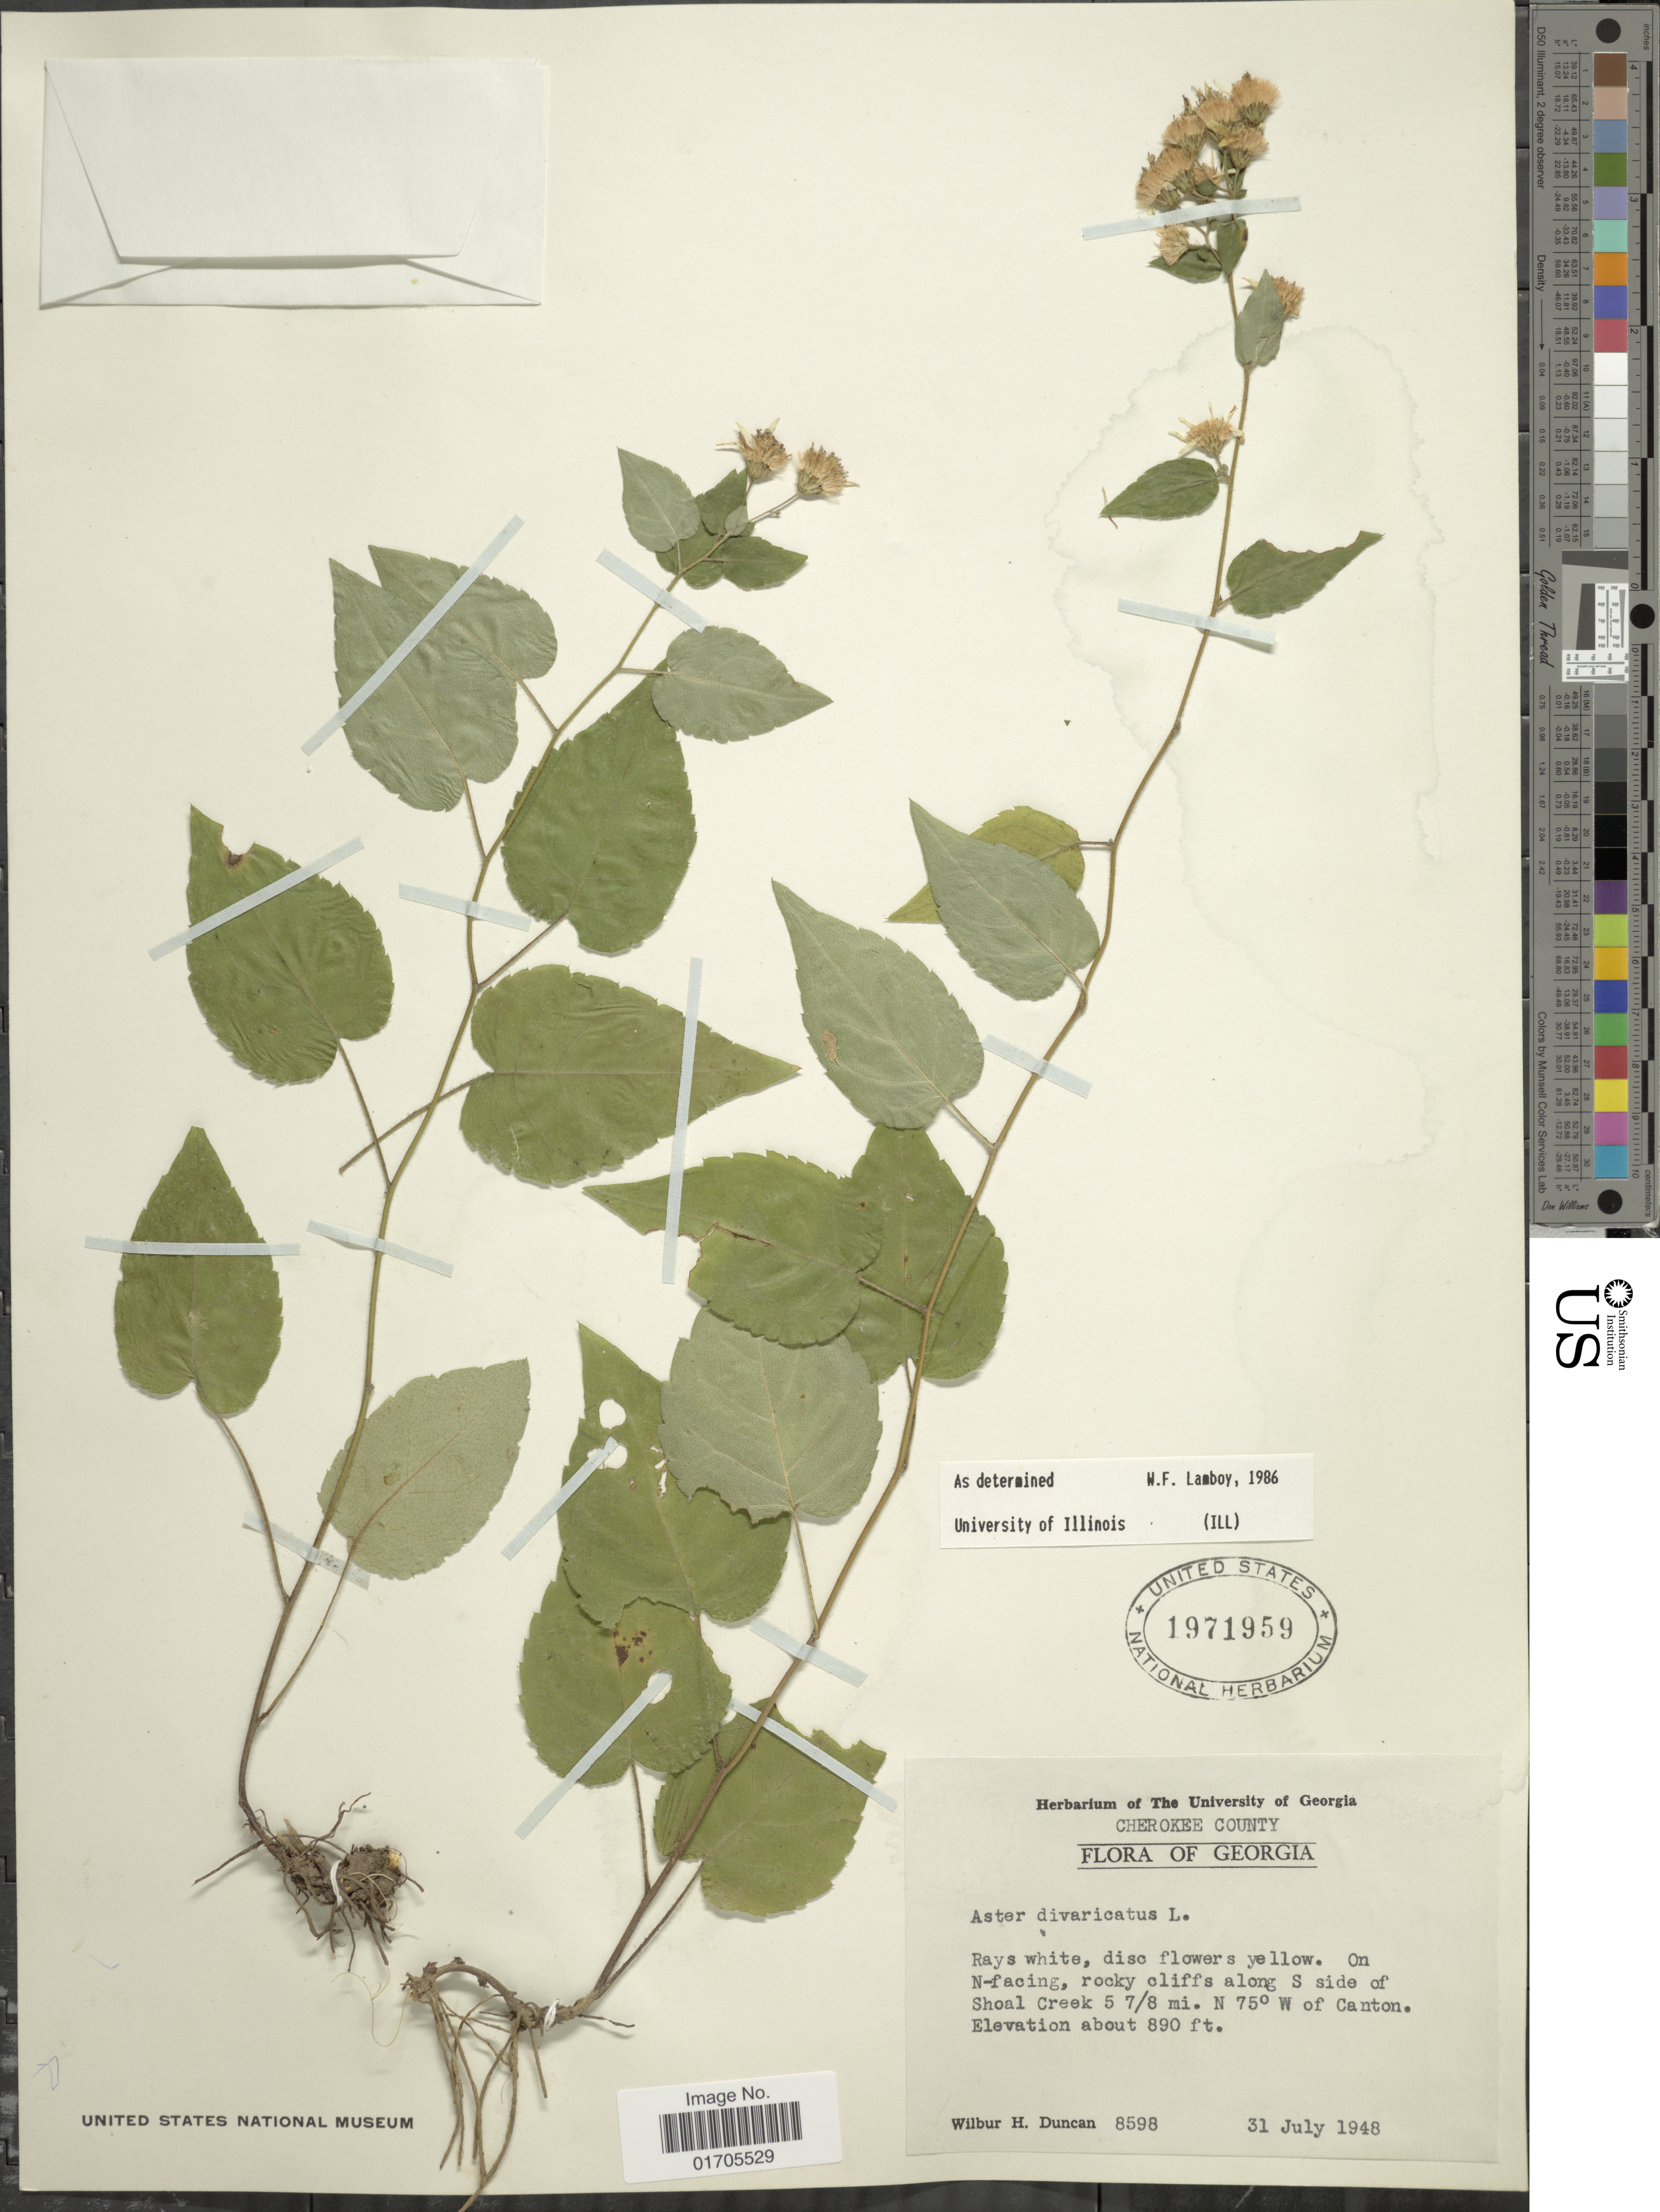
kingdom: Plantae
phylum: Tracheophyta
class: Magnoliopsida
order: Asterales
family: Asteraceae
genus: Eurybia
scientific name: Eurybia divaricata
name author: (L.) G.L. Nesom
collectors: W. H. Duncan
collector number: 8598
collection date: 1948-07-31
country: United States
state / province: Georgia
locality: Cherokee County. Georgia. On N-facing, rocky cliffs along S side of Shoal Creek 5 7/8 mi. N 75° W of Canton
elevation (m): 271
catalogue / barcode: US 1971959